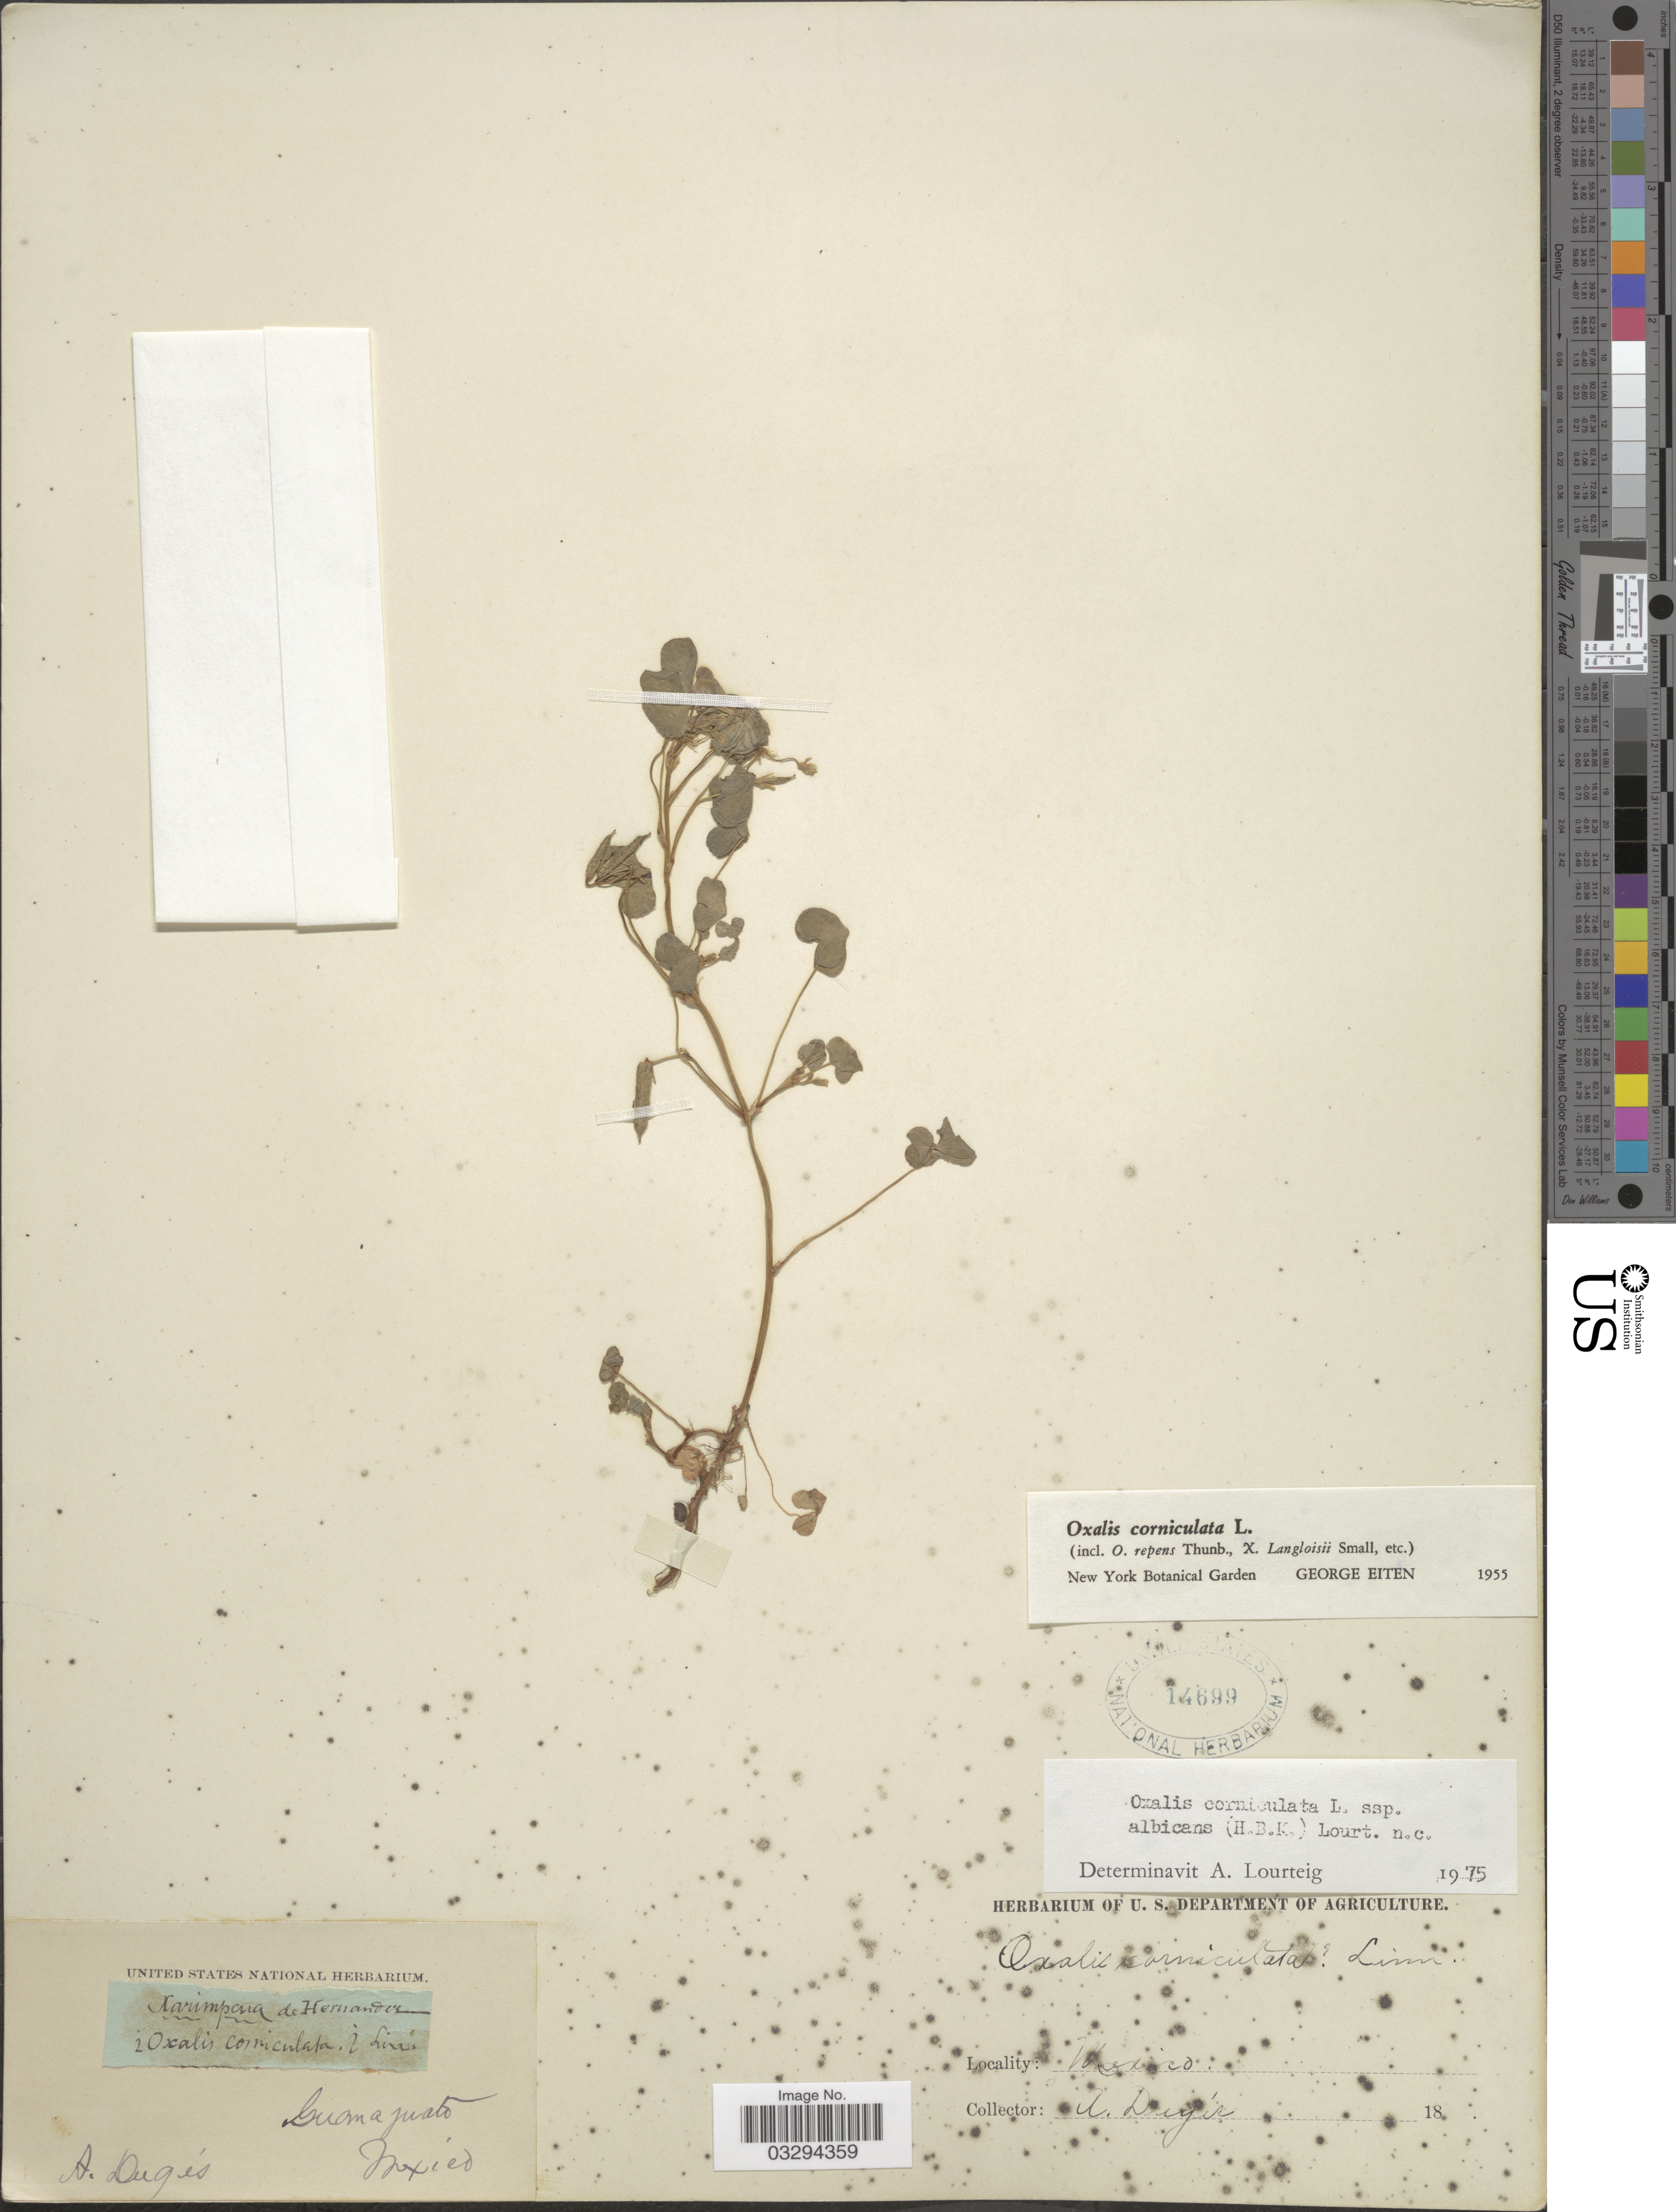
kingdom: Plantae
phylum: Tracheophyta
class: Magnoliopsida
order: Oxalidales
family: Oxalidaceae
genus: Oxalis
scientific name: Oxalis corniculata subsp. albicans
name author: (Kunth) Lourteig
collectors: A. Dugès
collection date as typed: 18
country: Mexico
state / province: Guanajuato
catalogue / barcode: US 14699